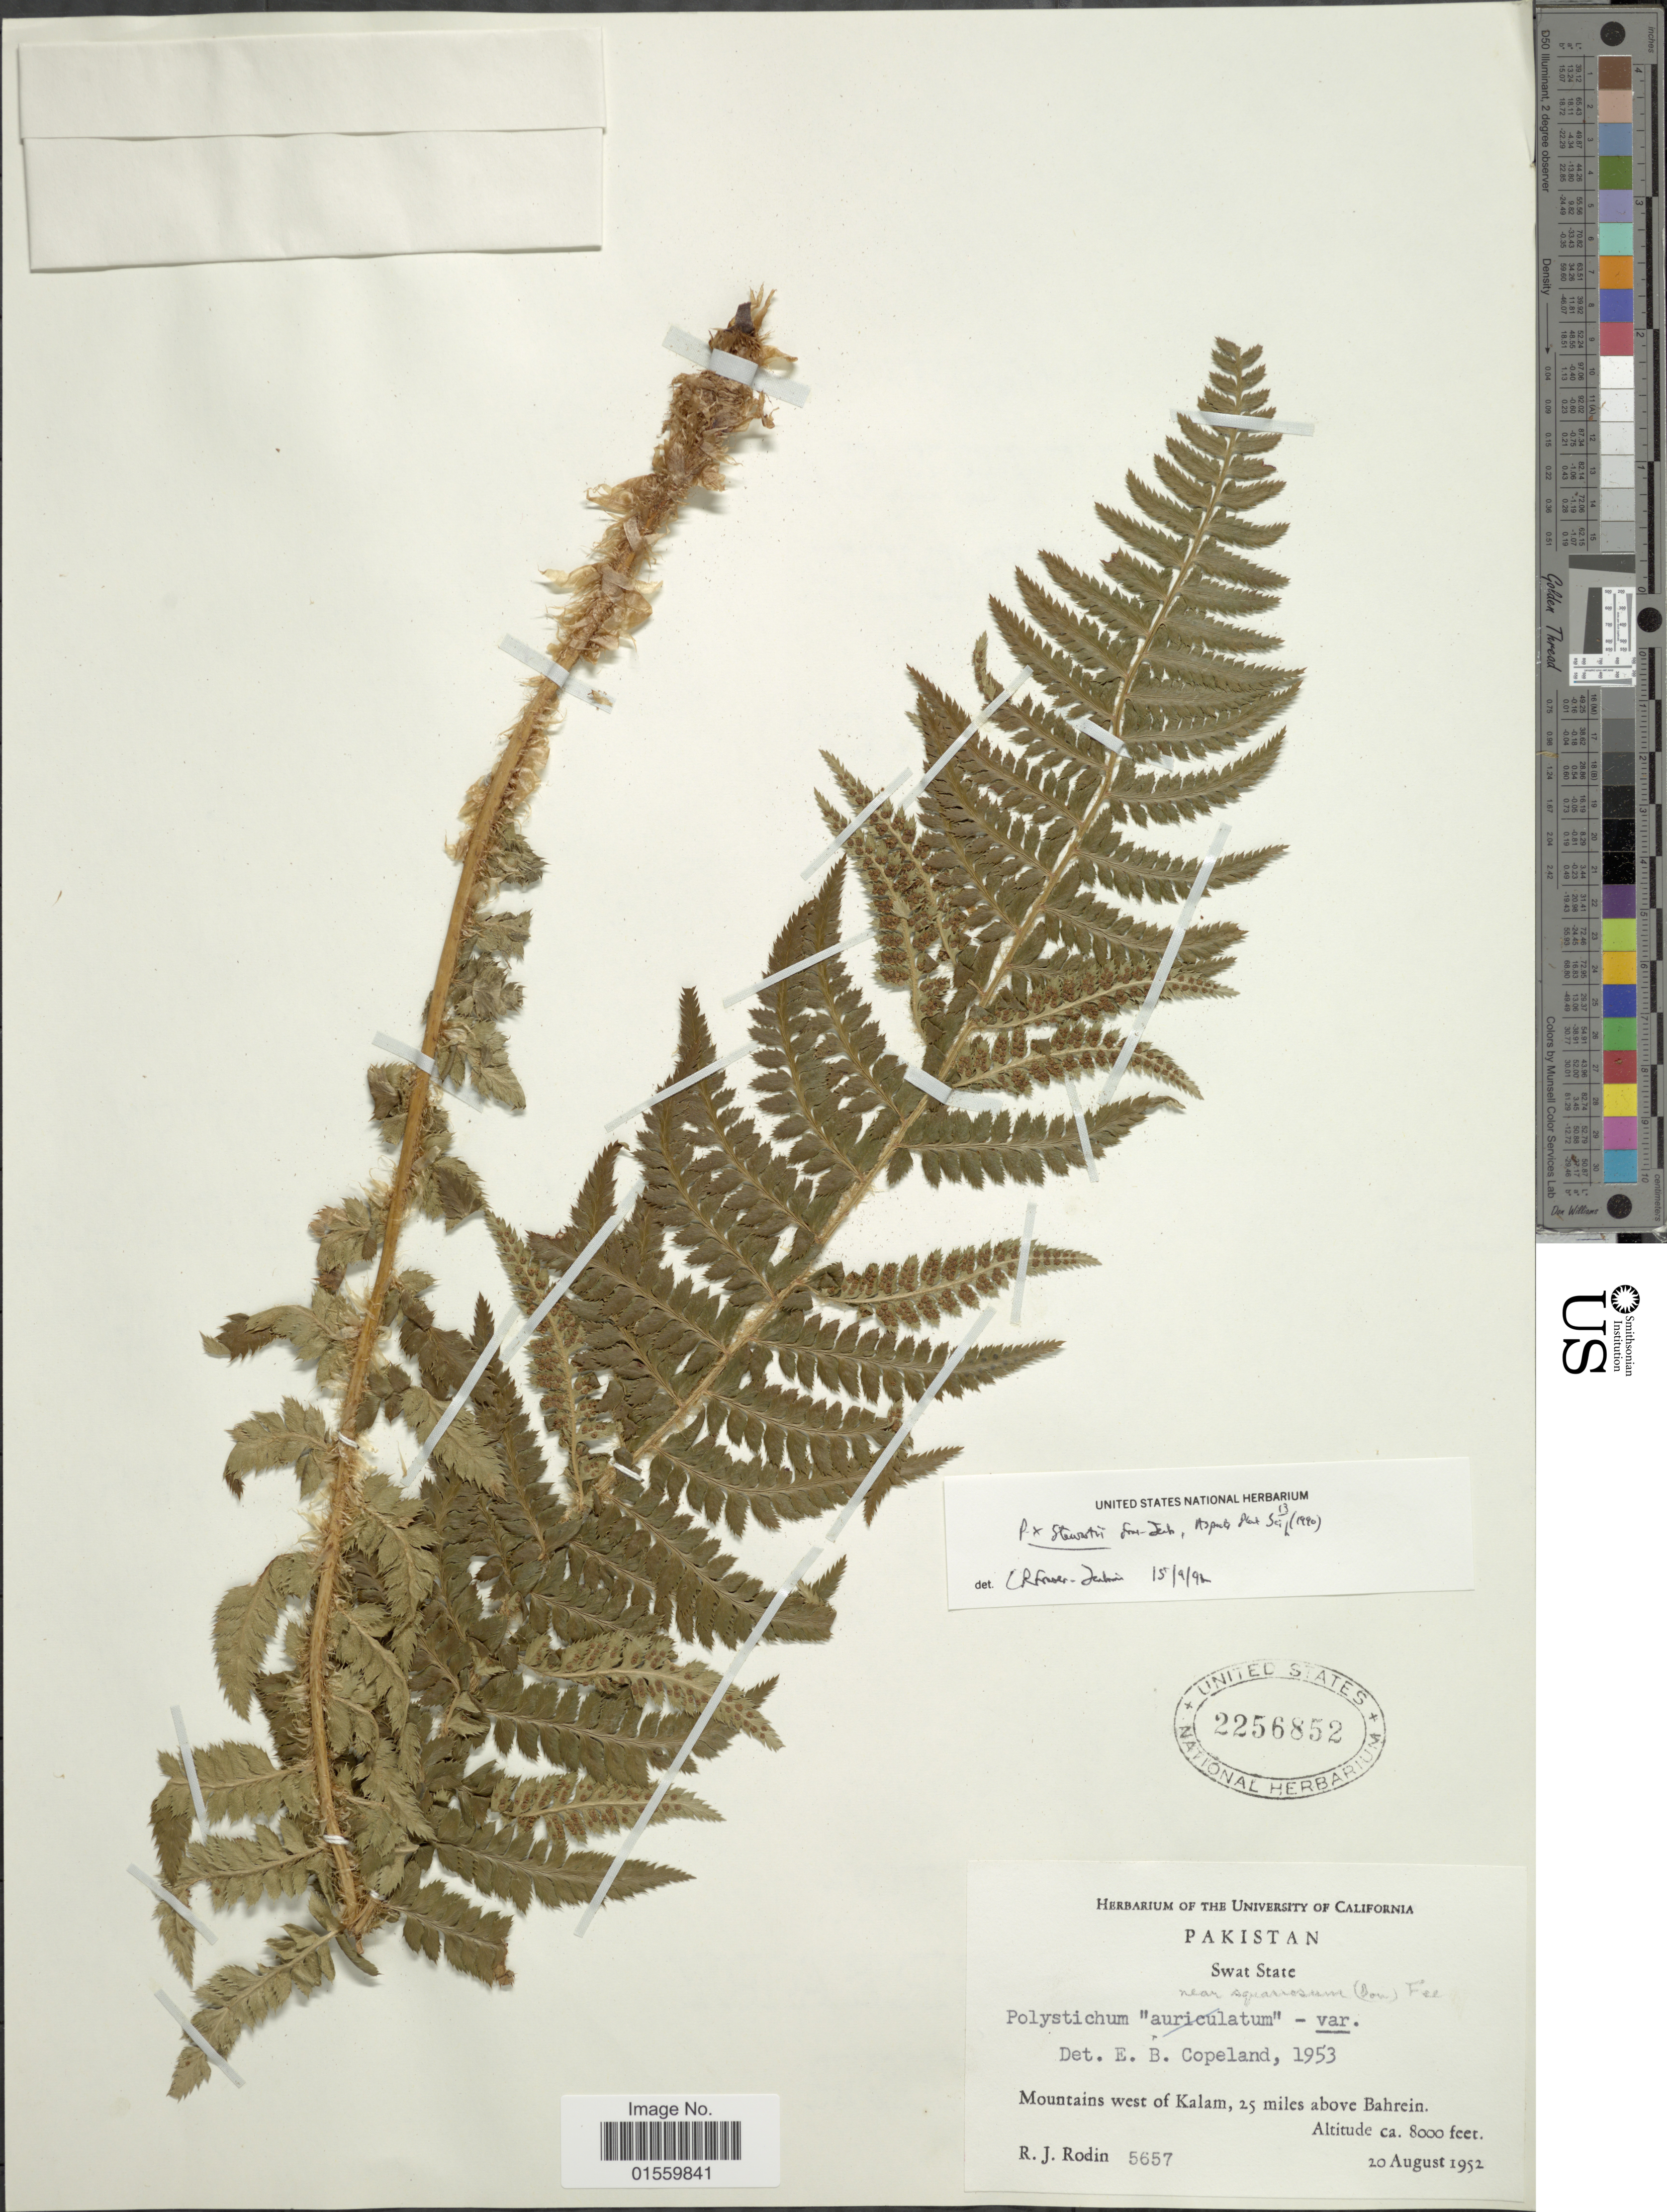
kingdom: Plantae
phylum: Tracheophyta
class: Polypodiopsida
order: Polypodiales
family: Dryopteridaceae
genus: Polystichum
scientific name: Polystichum sp.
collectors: R. J. Rodin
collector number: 5657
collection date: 1952-08-20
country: Pakistan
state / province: Khyber Pakhtunkhwa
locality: Swat State, Mountains west of Kalam, 25 miles above Bahrein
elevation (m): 2438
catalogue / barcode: US 2256852